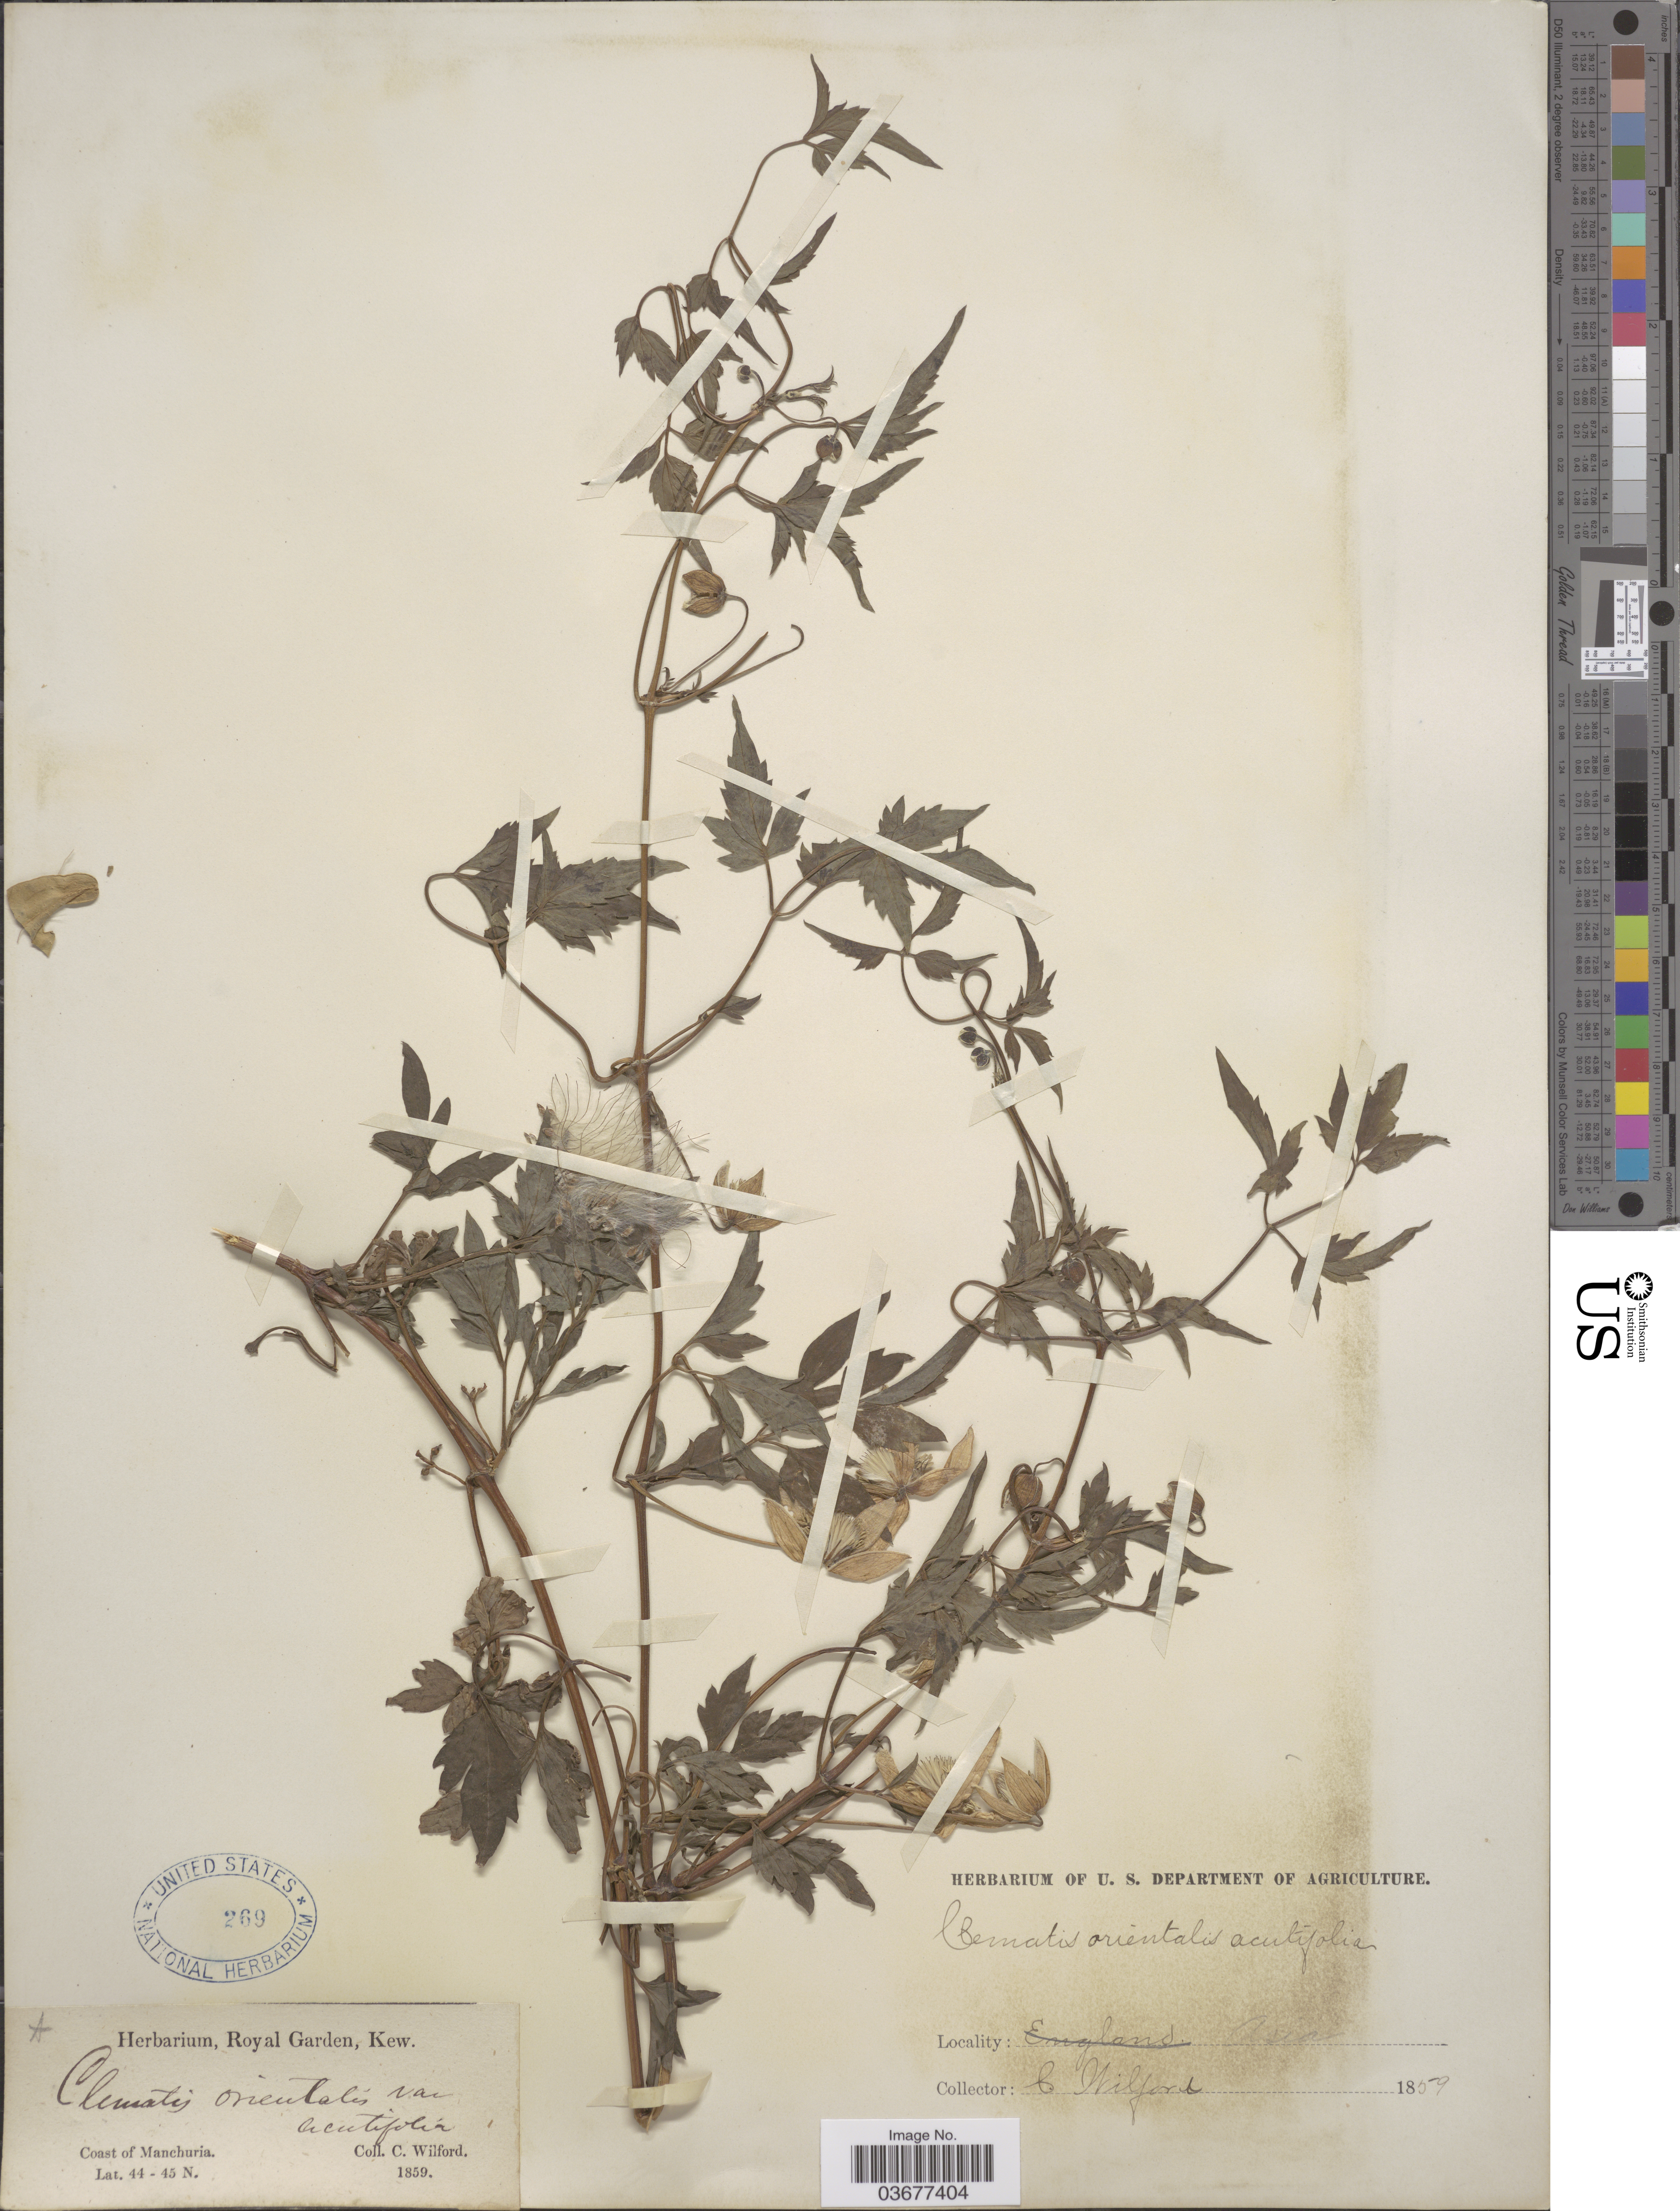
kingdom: Plantae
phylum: Tracheophyta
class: Magnoliopsida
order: Ranunculales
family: Ranunculaceae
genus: Clematis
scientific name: Clematis orientalis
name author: L.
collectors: C. Wilford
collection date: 1859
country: China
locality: Coast of Manchuria. Asia.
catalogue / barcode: US 269